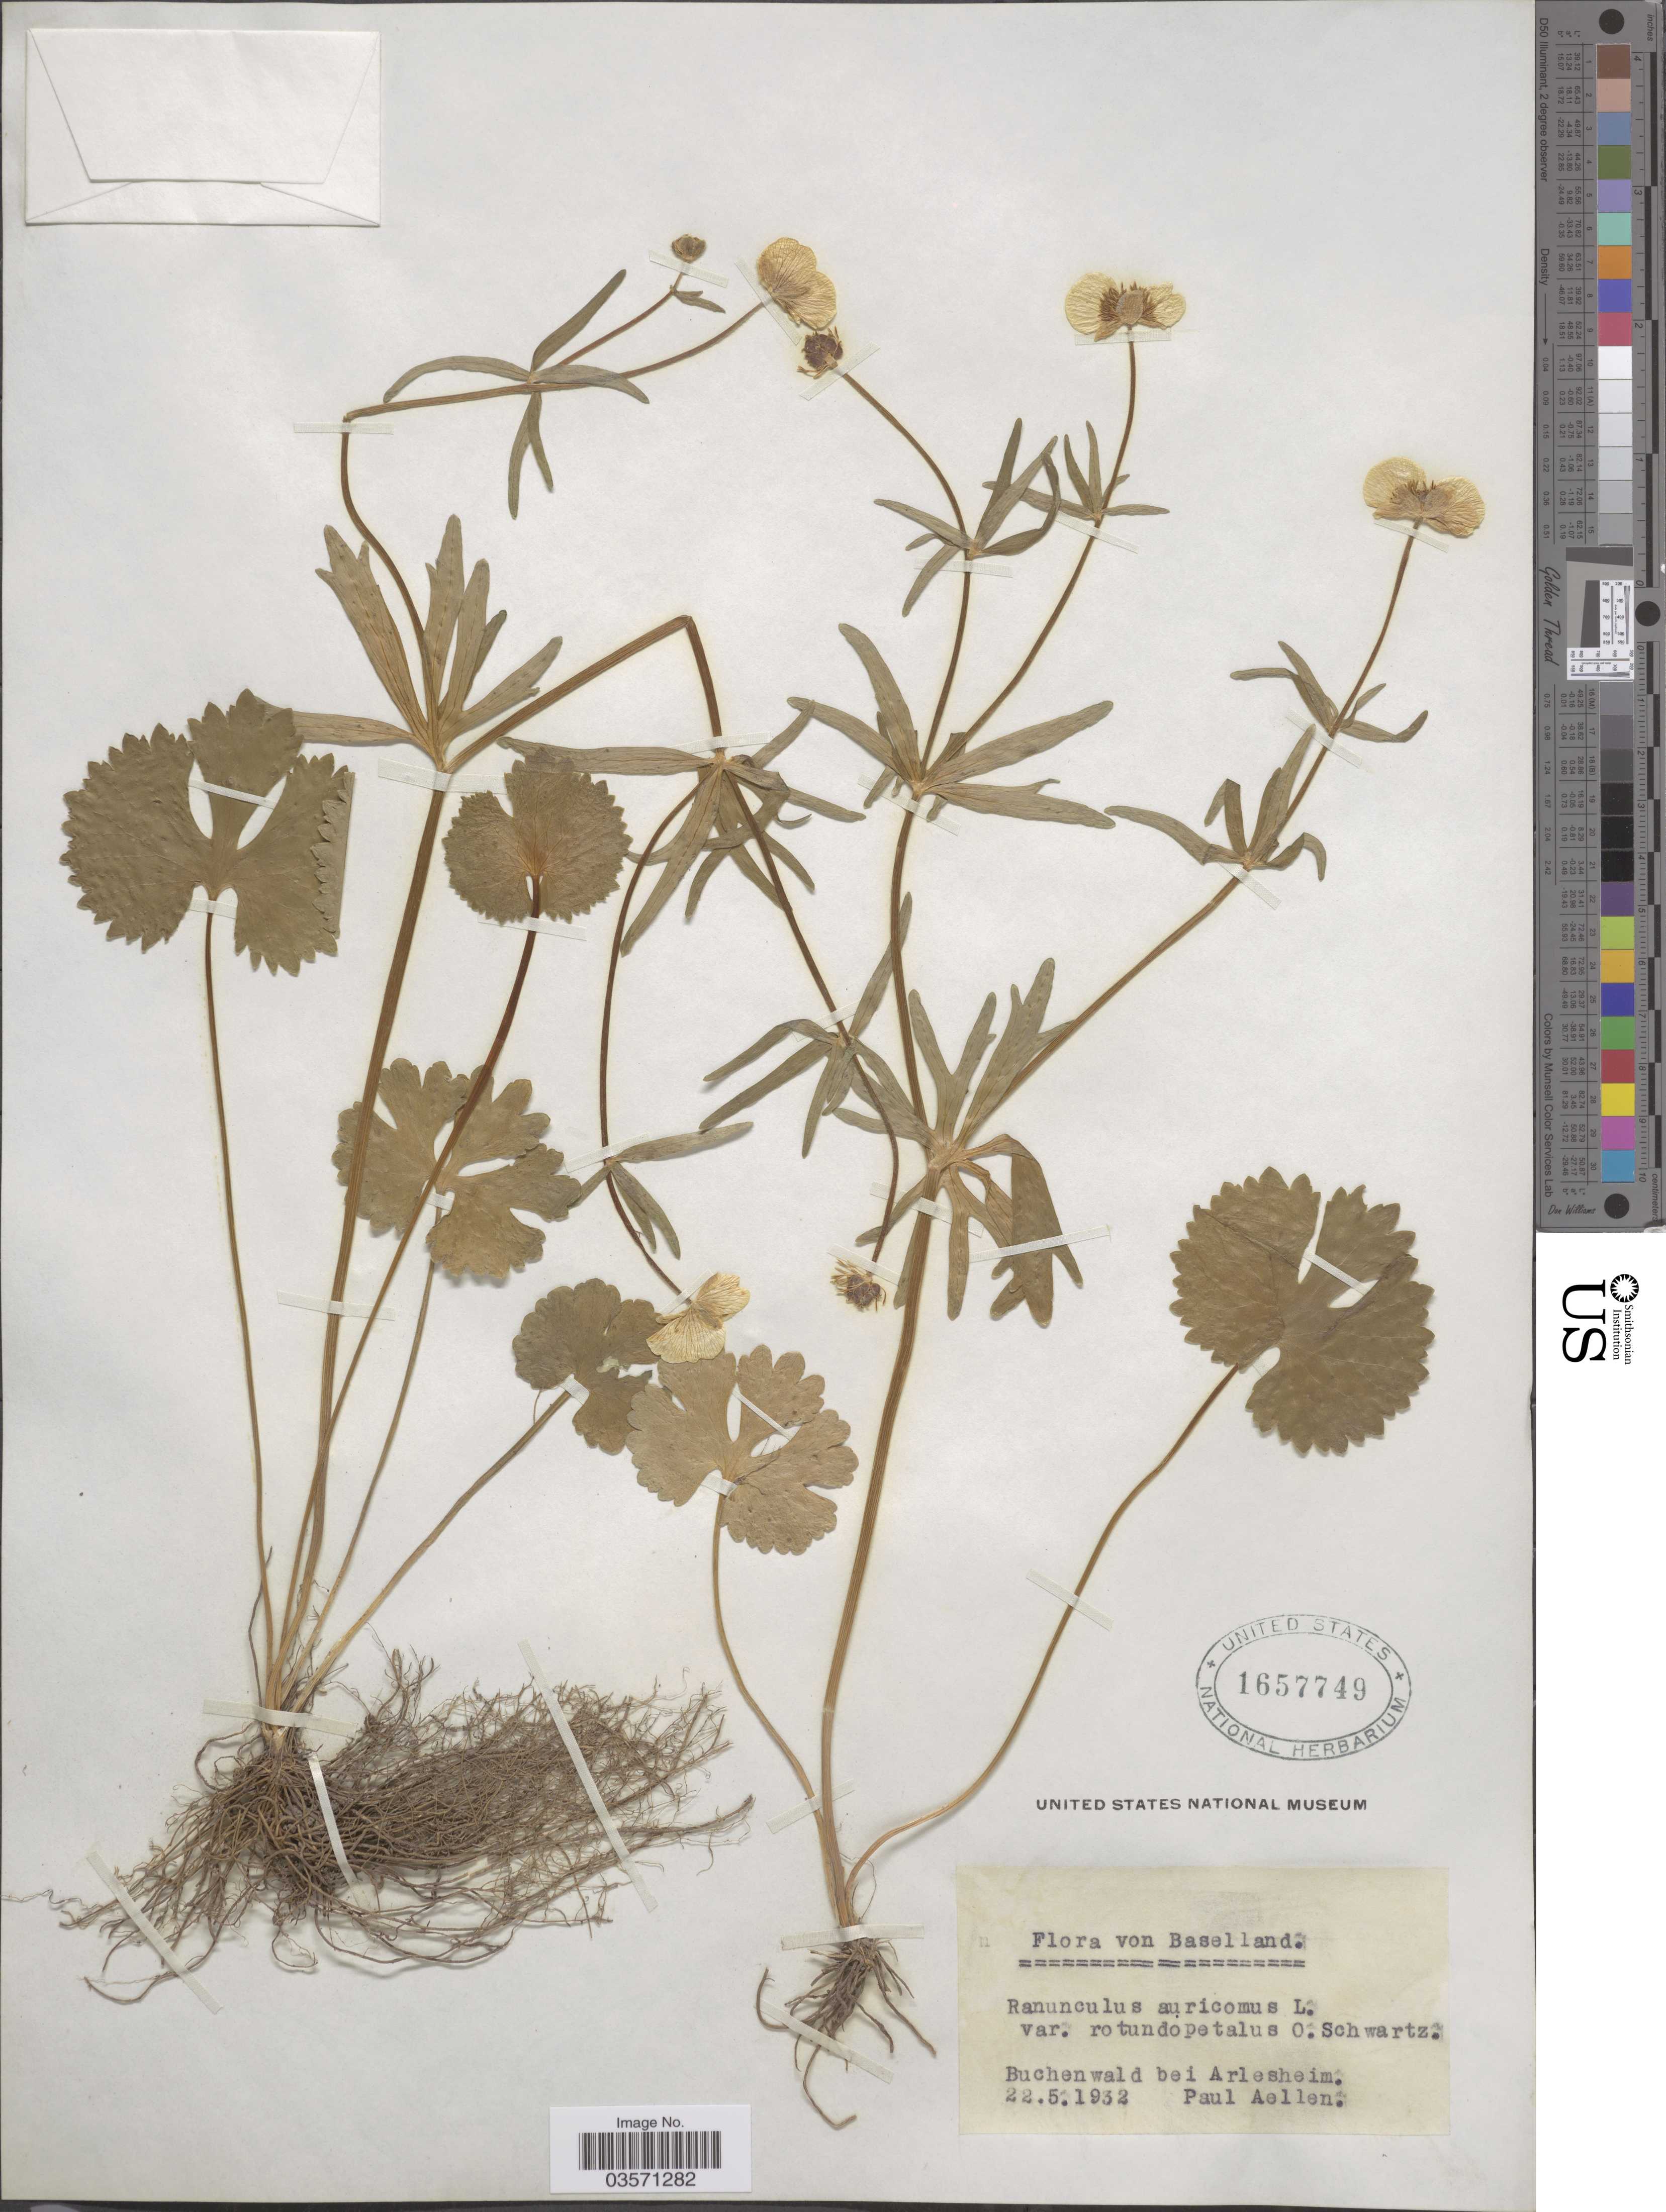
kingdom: Plantae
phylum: Tracheophyta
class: Magnoliopsida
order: Ranunculales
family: Ranunculaceae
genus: Ranunculus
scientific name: Ranunculus auricomus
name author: L.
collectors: P. Aellen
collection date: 1932-05-22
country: Switzerland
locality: Baselland. Buchenwald bei Arlesheim.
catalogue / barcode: US 1657749